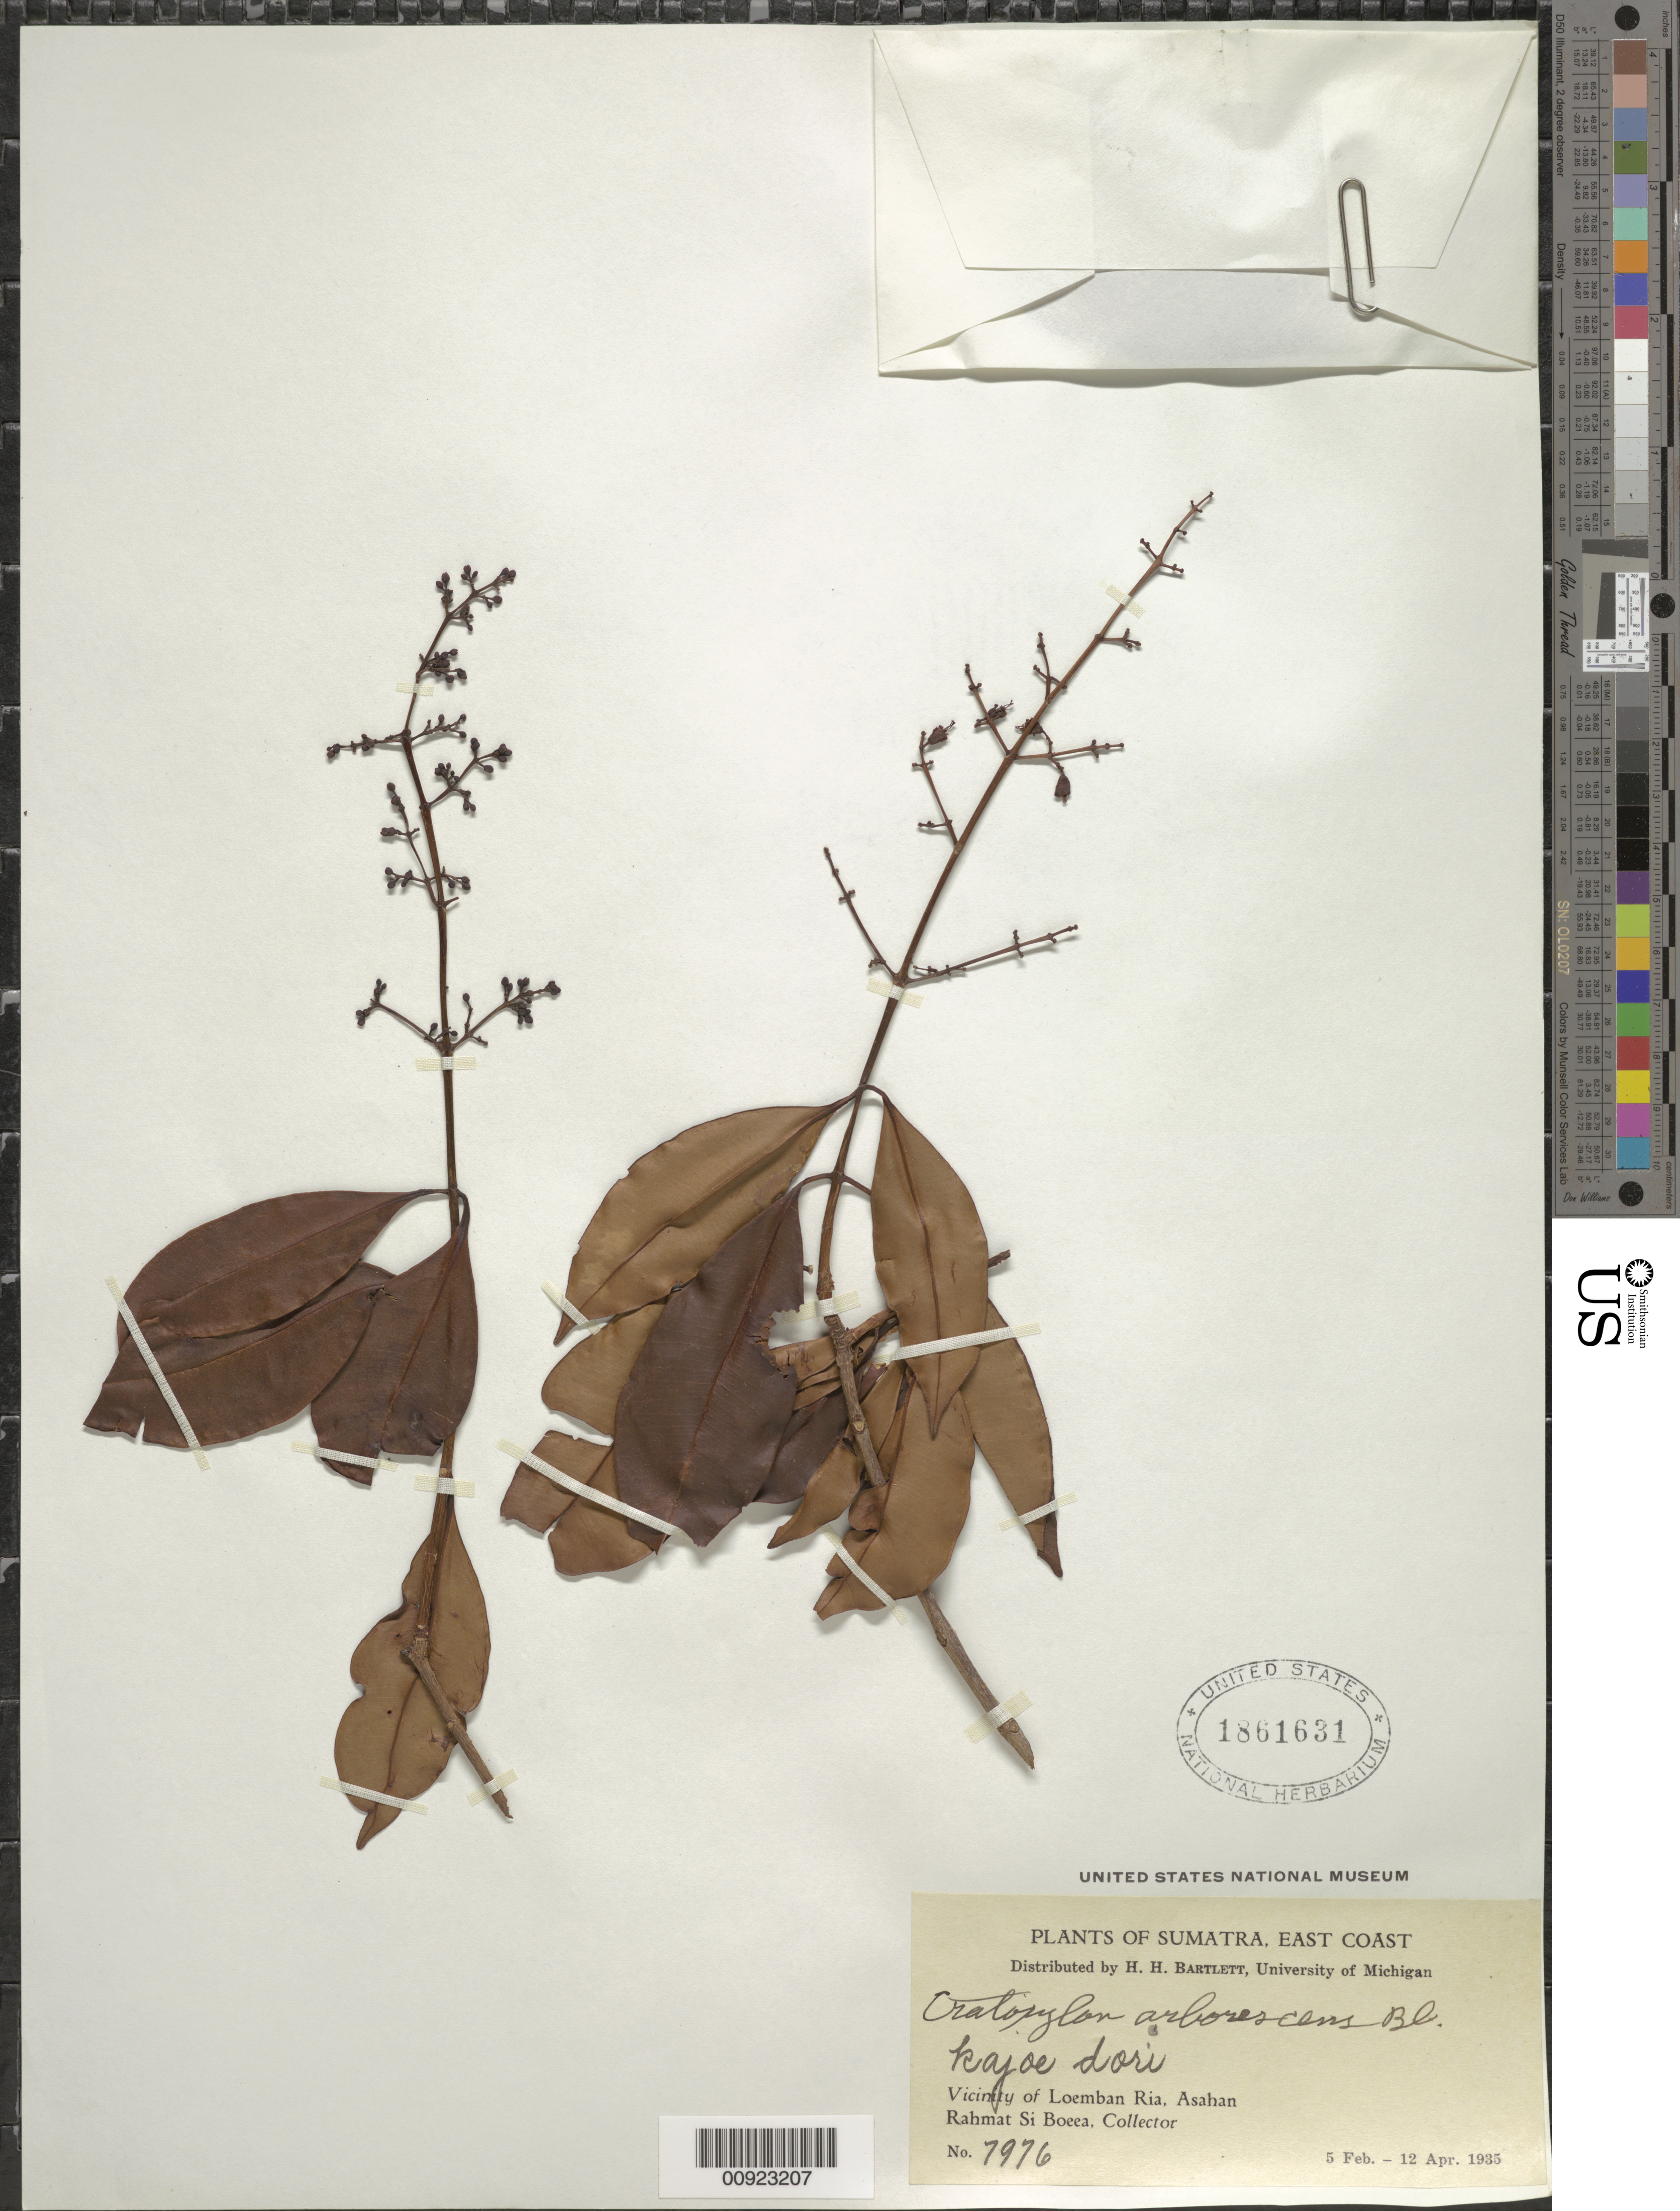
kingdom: Plantae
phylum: Tracheophyta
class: Magnoliopsida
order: Malpighiales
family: Hypericaceae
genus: Cratoxylum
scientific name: Cratoxylum arborescens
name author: (Vahl) Blume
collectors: Rahmat Si Boeea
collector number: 7976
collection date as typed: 05 Feb 1935 to 12 Apr 1935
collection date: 1935-02-05/1935-04-12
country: Indonesia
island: Sumatra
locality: Vicinity of Loemban Ris, Asahan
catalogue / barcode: US 1861631